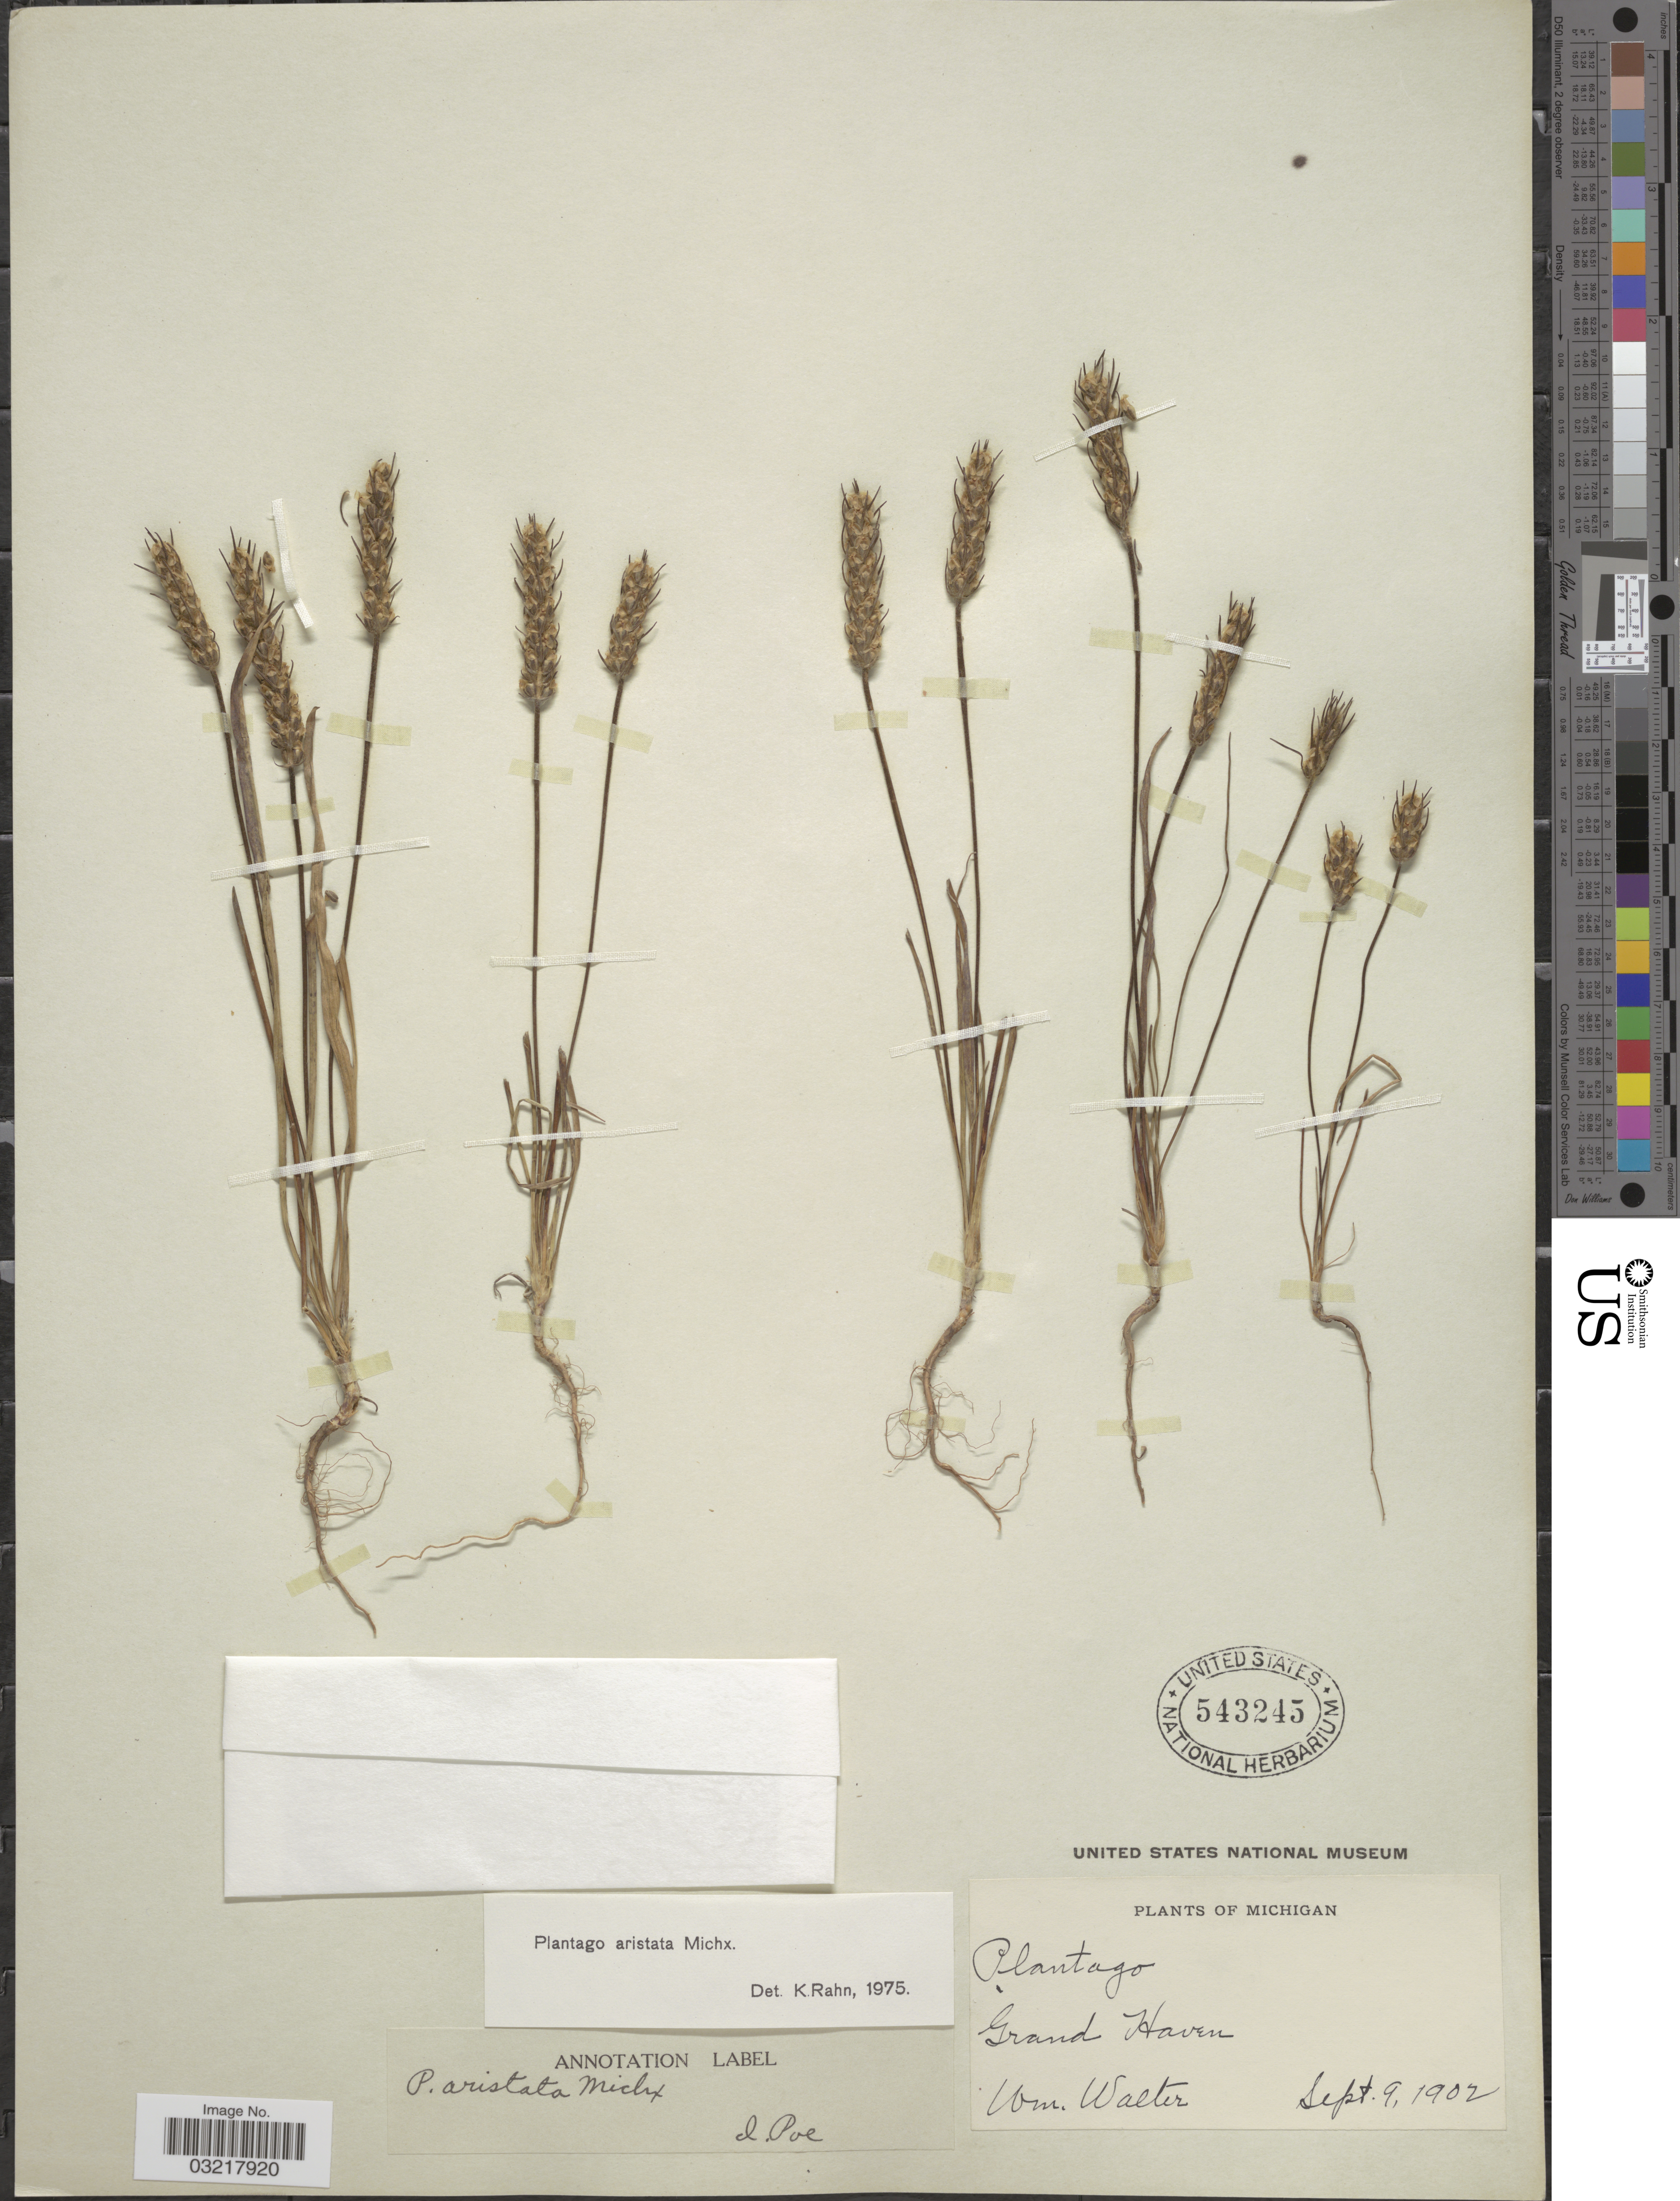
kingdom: Plantae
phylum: Tracheophyta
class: Magnoliopsida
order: Lamiales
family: Plantaginaceae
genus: Plantago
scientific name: Plantago aristata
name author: Michx.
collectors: W. Walter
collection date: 1902-09-09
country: United States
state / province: Michigan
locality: Grand Haven.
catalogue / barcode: US 543245